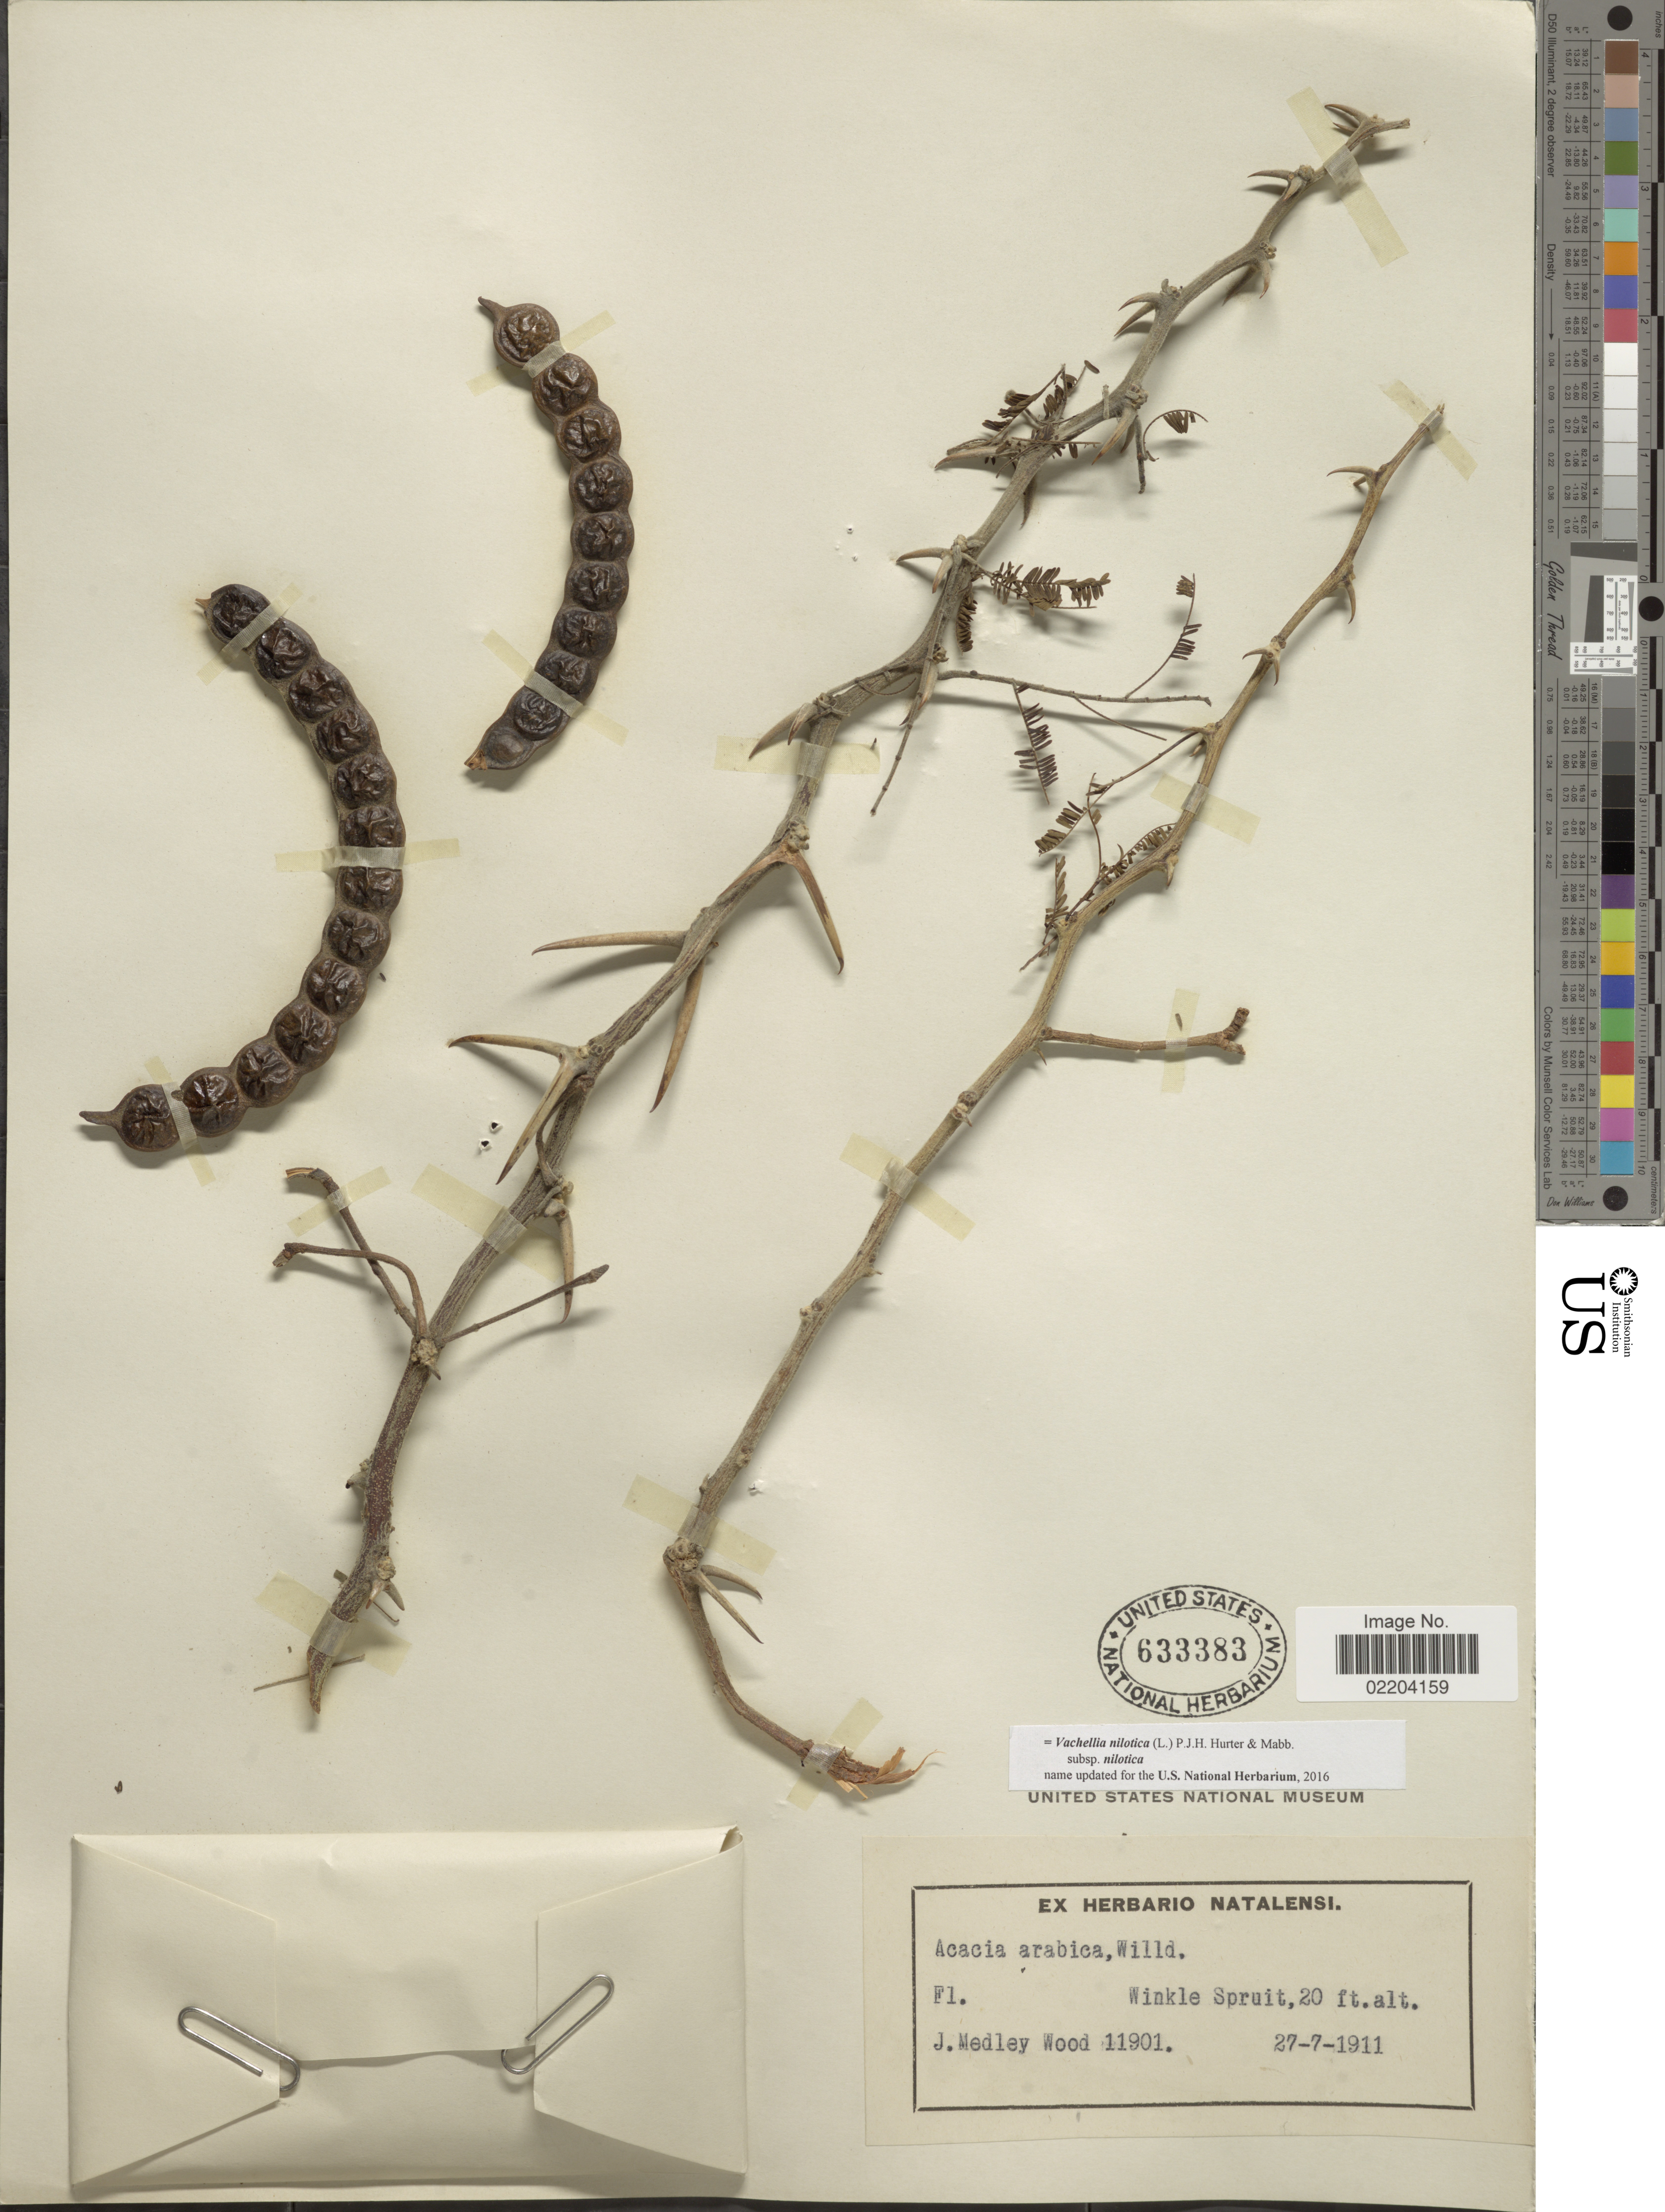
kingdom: Plantae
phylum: Tracheophyta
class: Magnoliopsida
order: Fabales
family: Fabaceae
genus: Vachellia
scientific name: Vachellia nilotica subsp. nilotica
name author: (L.) P.J.H. Hurter & Mabb.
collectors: J. Medley Wood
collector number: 11901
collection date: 1911-07-27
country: South Africa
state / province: KwaZulu-Natal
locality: Winkle Spruit.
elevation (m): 6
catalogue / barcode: US 633383